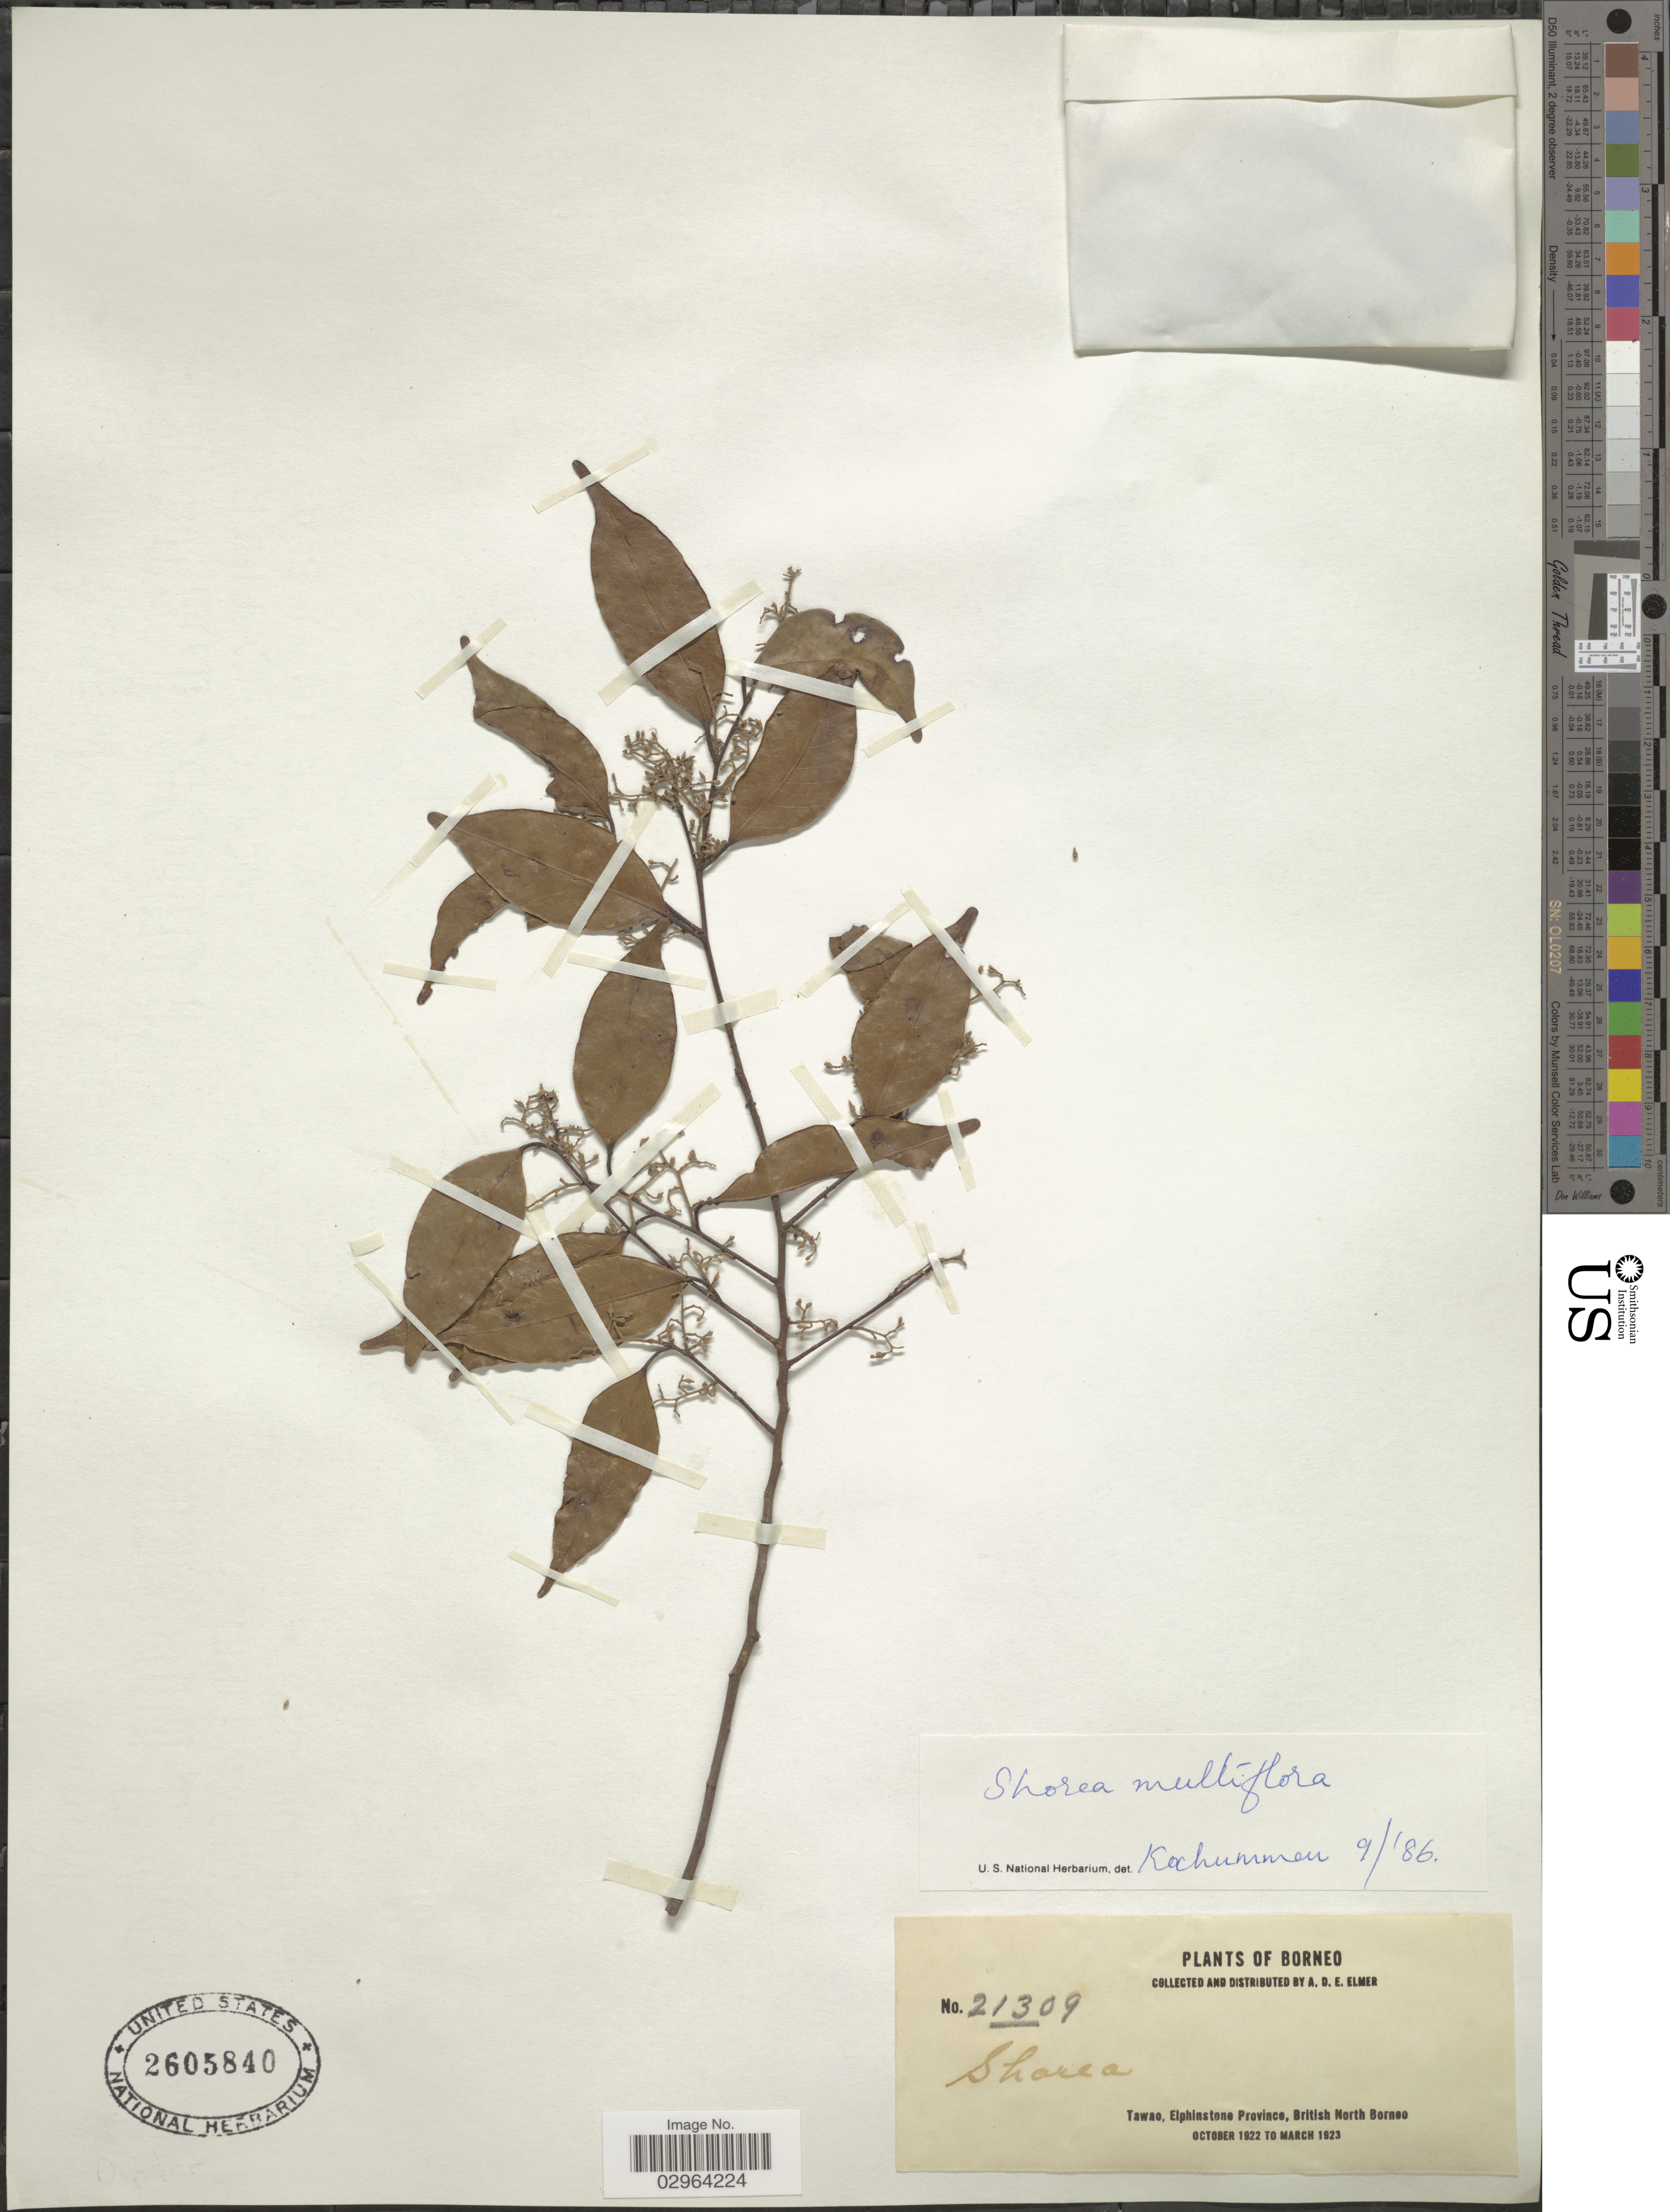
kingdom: Plantae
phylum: Tracheophyta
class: Magnoliopsida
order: Malvales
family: Dipterocarpaceae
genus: Richetia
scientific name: Richetia multiflora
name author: (Burck) P.S. Ashton & J. Heck.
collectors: A. D. E. Elmer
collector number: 21309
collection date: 1922-10/1923-03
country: Malaysia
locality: Borneo. Tawao, Elphinstone, British North Borneo.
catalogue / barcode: US 2605840